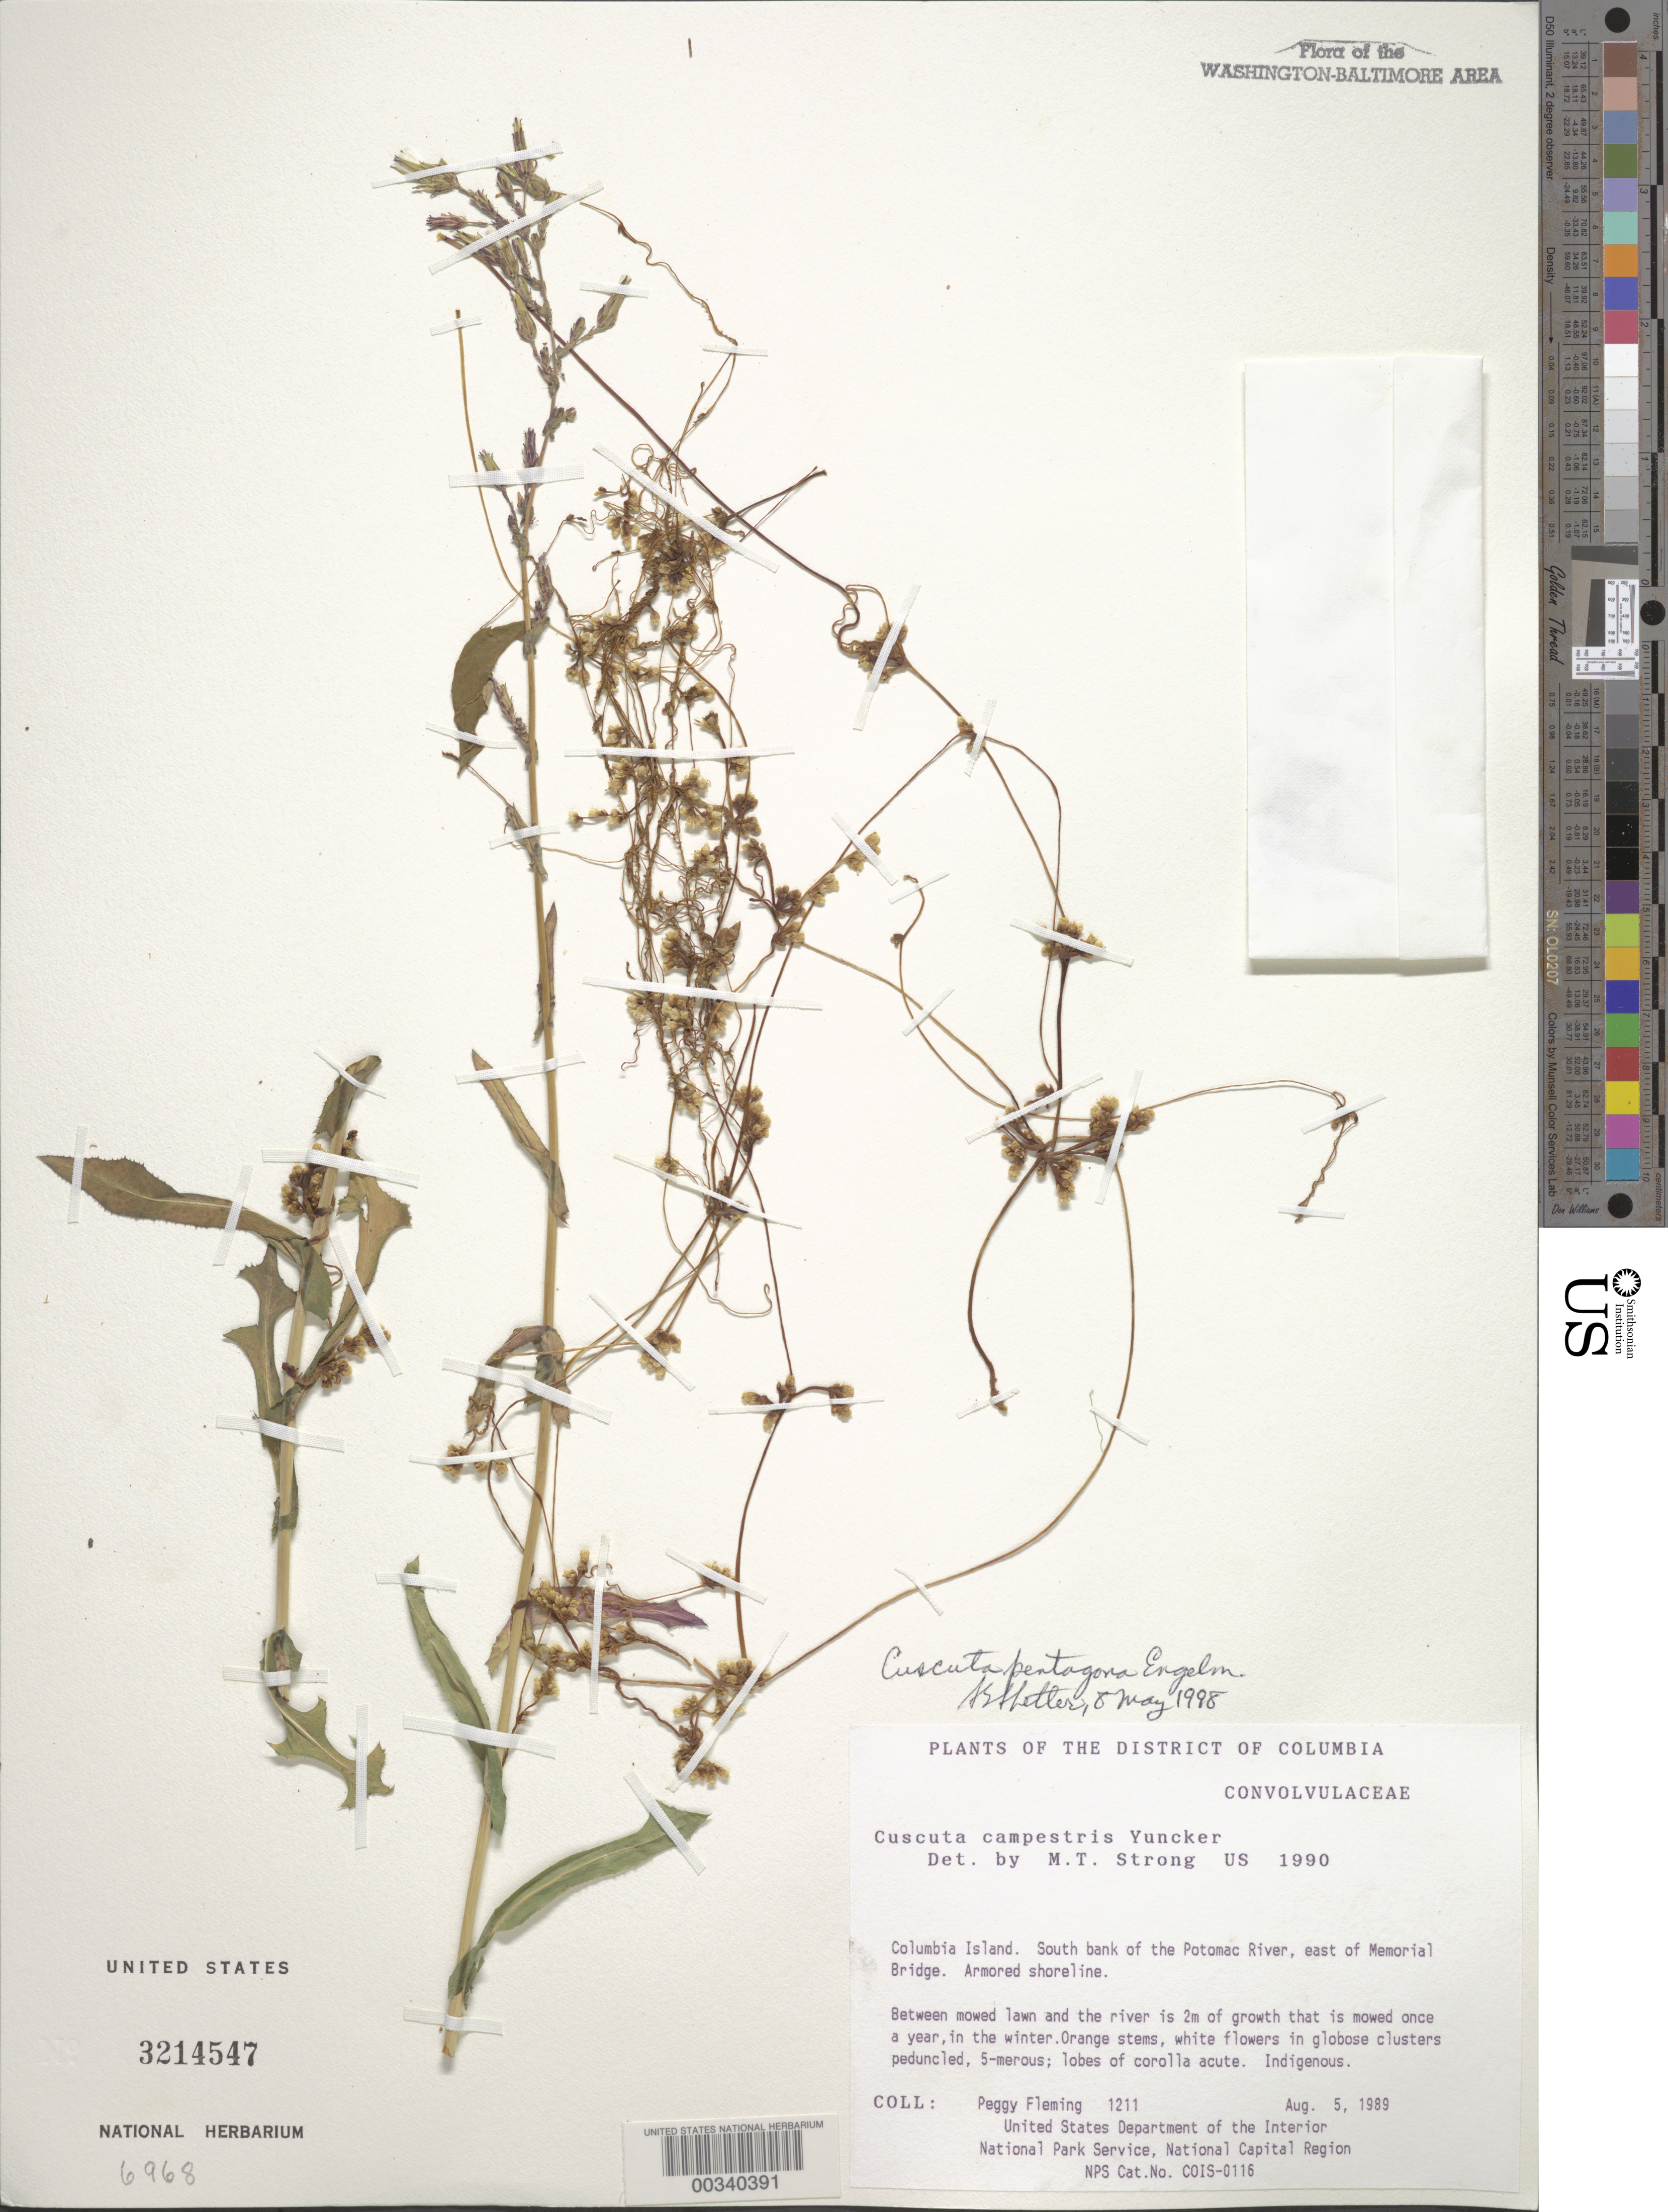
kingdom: Plantae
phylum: Tracheophyta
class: Magnoliopsida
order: Solanales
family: Convolvulaceae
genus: Cuscuta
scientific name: Cuscuta pentagona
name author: Engelm.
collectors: P. Fleming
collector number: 1211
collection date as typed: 05 Aug 1989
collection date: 1989-08-05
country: United States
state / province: District of Columbia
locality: Columbia Island, S bank of Potomac River, E of Memorial Bridge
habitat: Between mowed lawn and river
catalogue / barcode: US 3214547